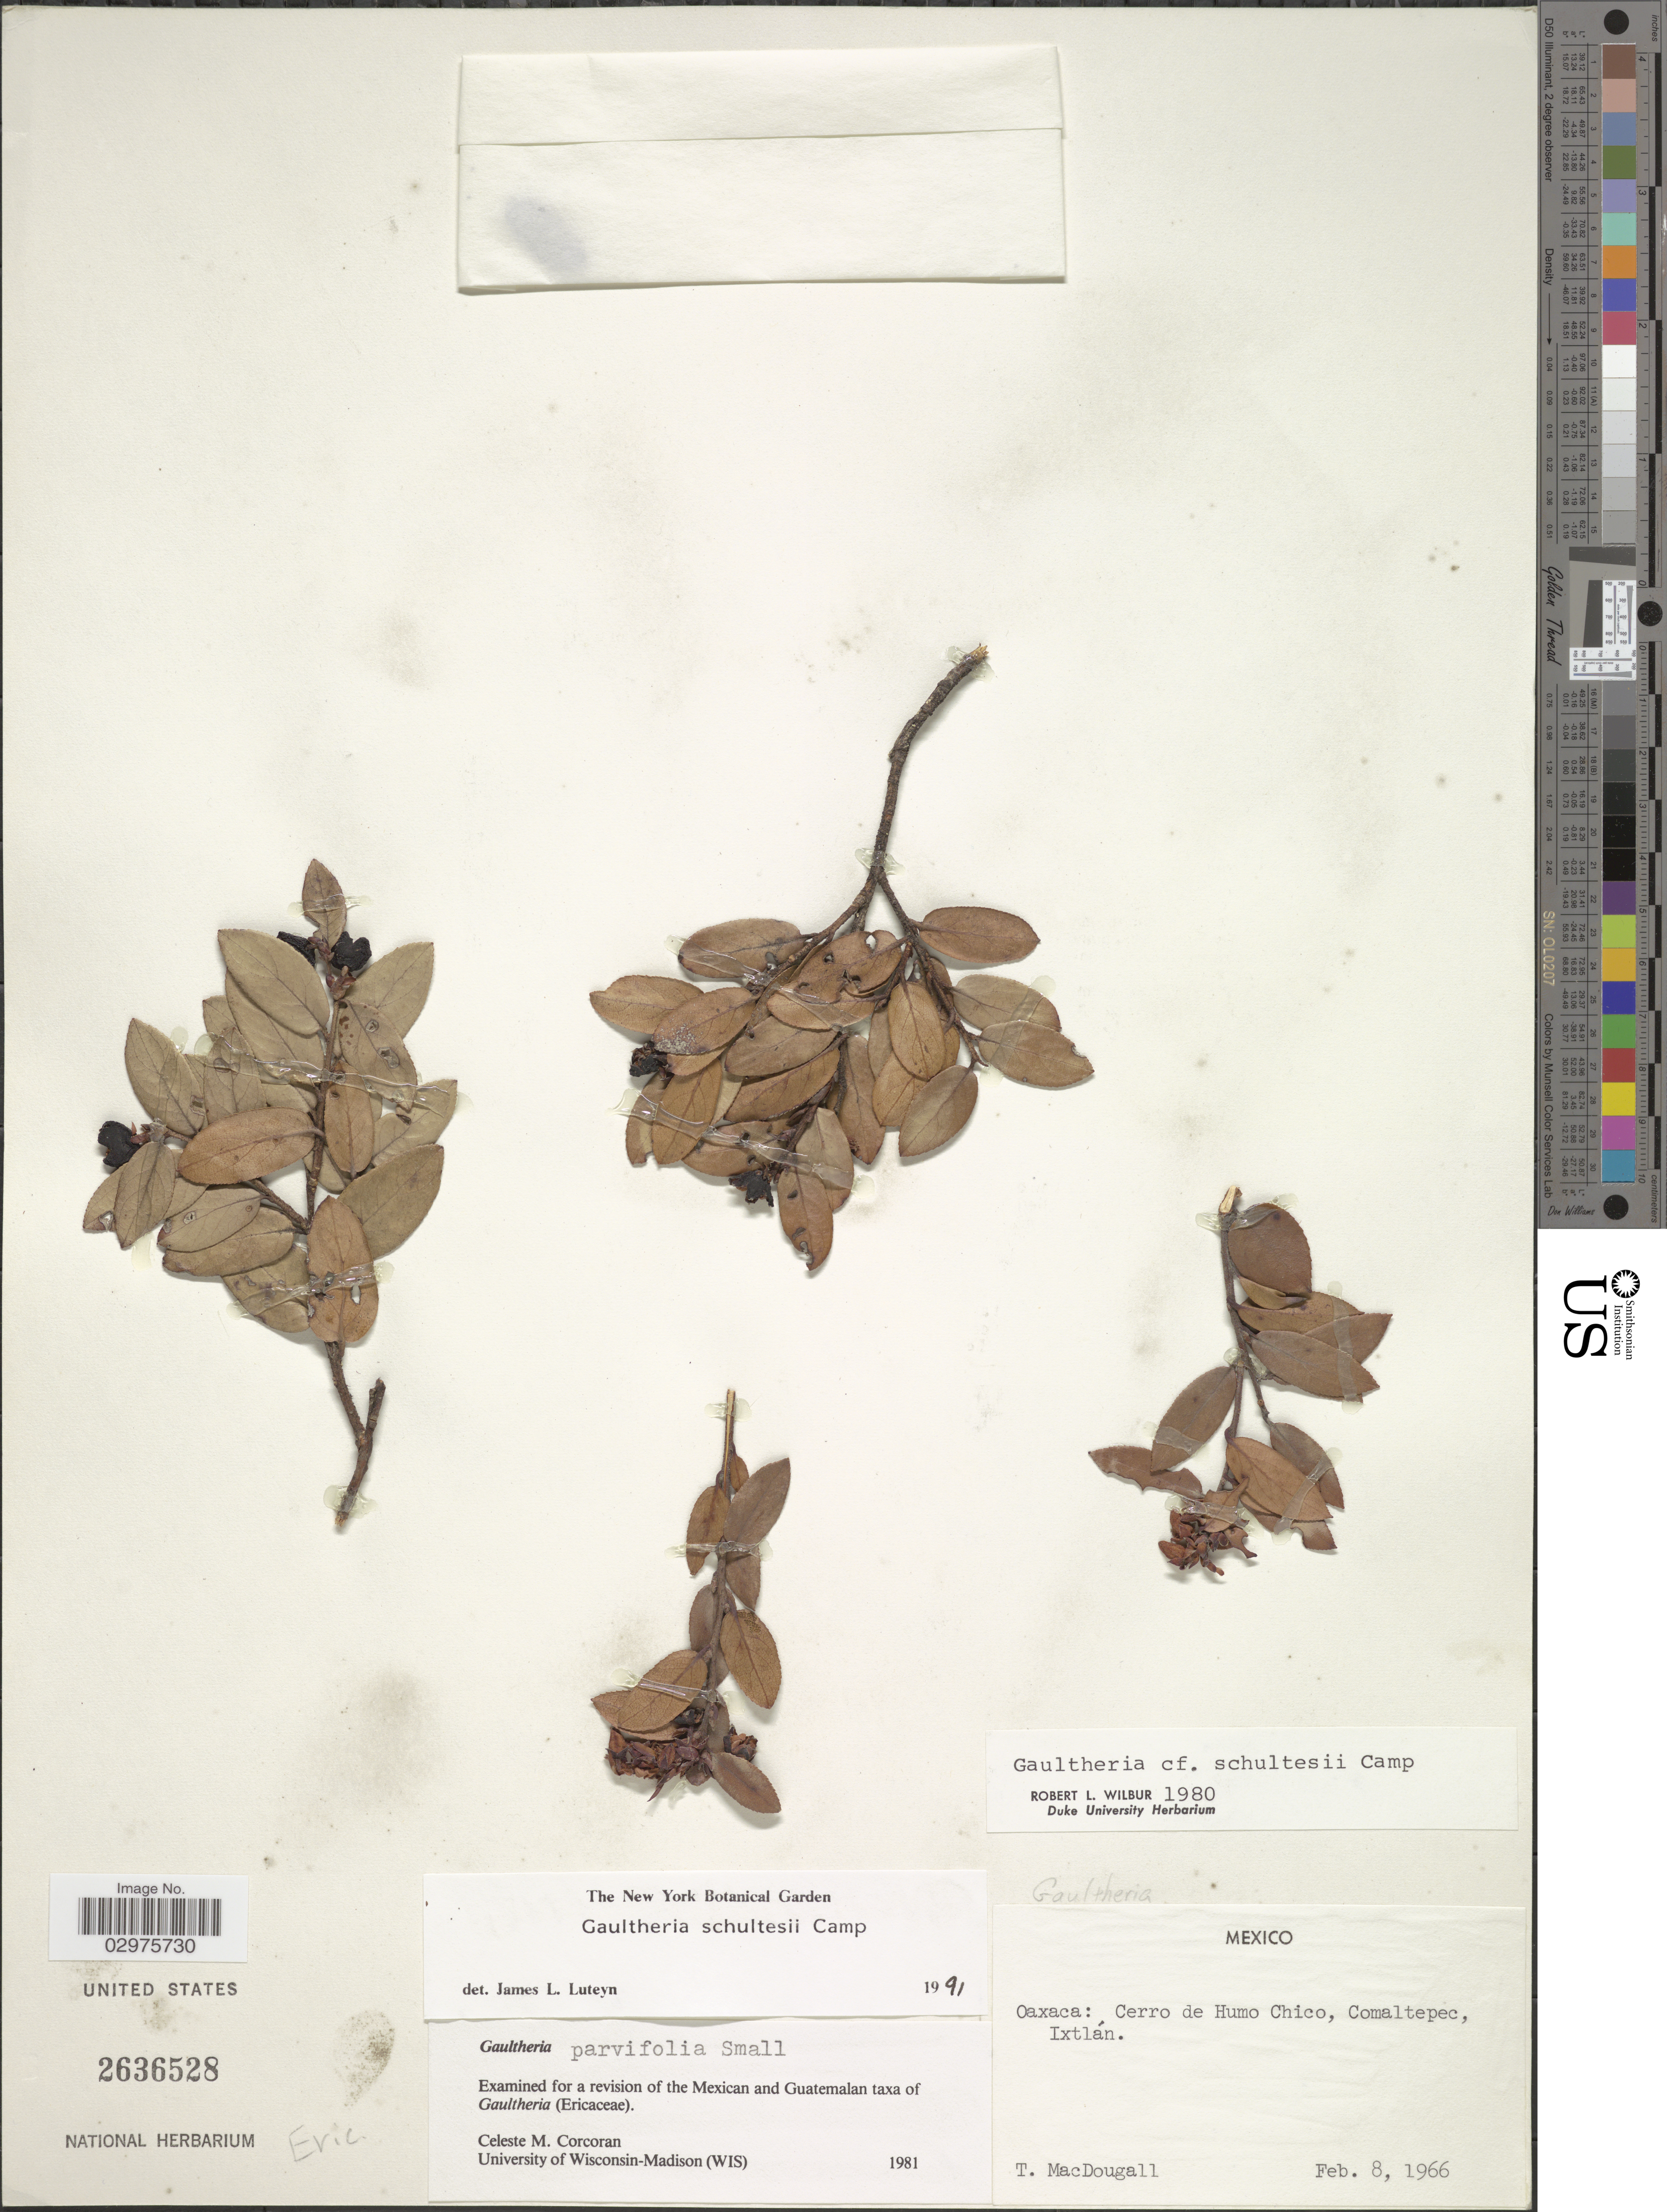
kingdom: Plantae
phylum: Tracheophyta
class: Magnoliopsida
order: Ericales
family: Ericaceae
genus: Gaultheria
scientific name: Gaultheria schultesii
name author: Camp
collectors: T. B. MacDougall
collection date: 1966-02-08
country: Mexico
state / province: Oaxaca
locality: Cerro de Humo Chico, Comaltepec, Ixtlán.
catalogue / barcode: US 2636528